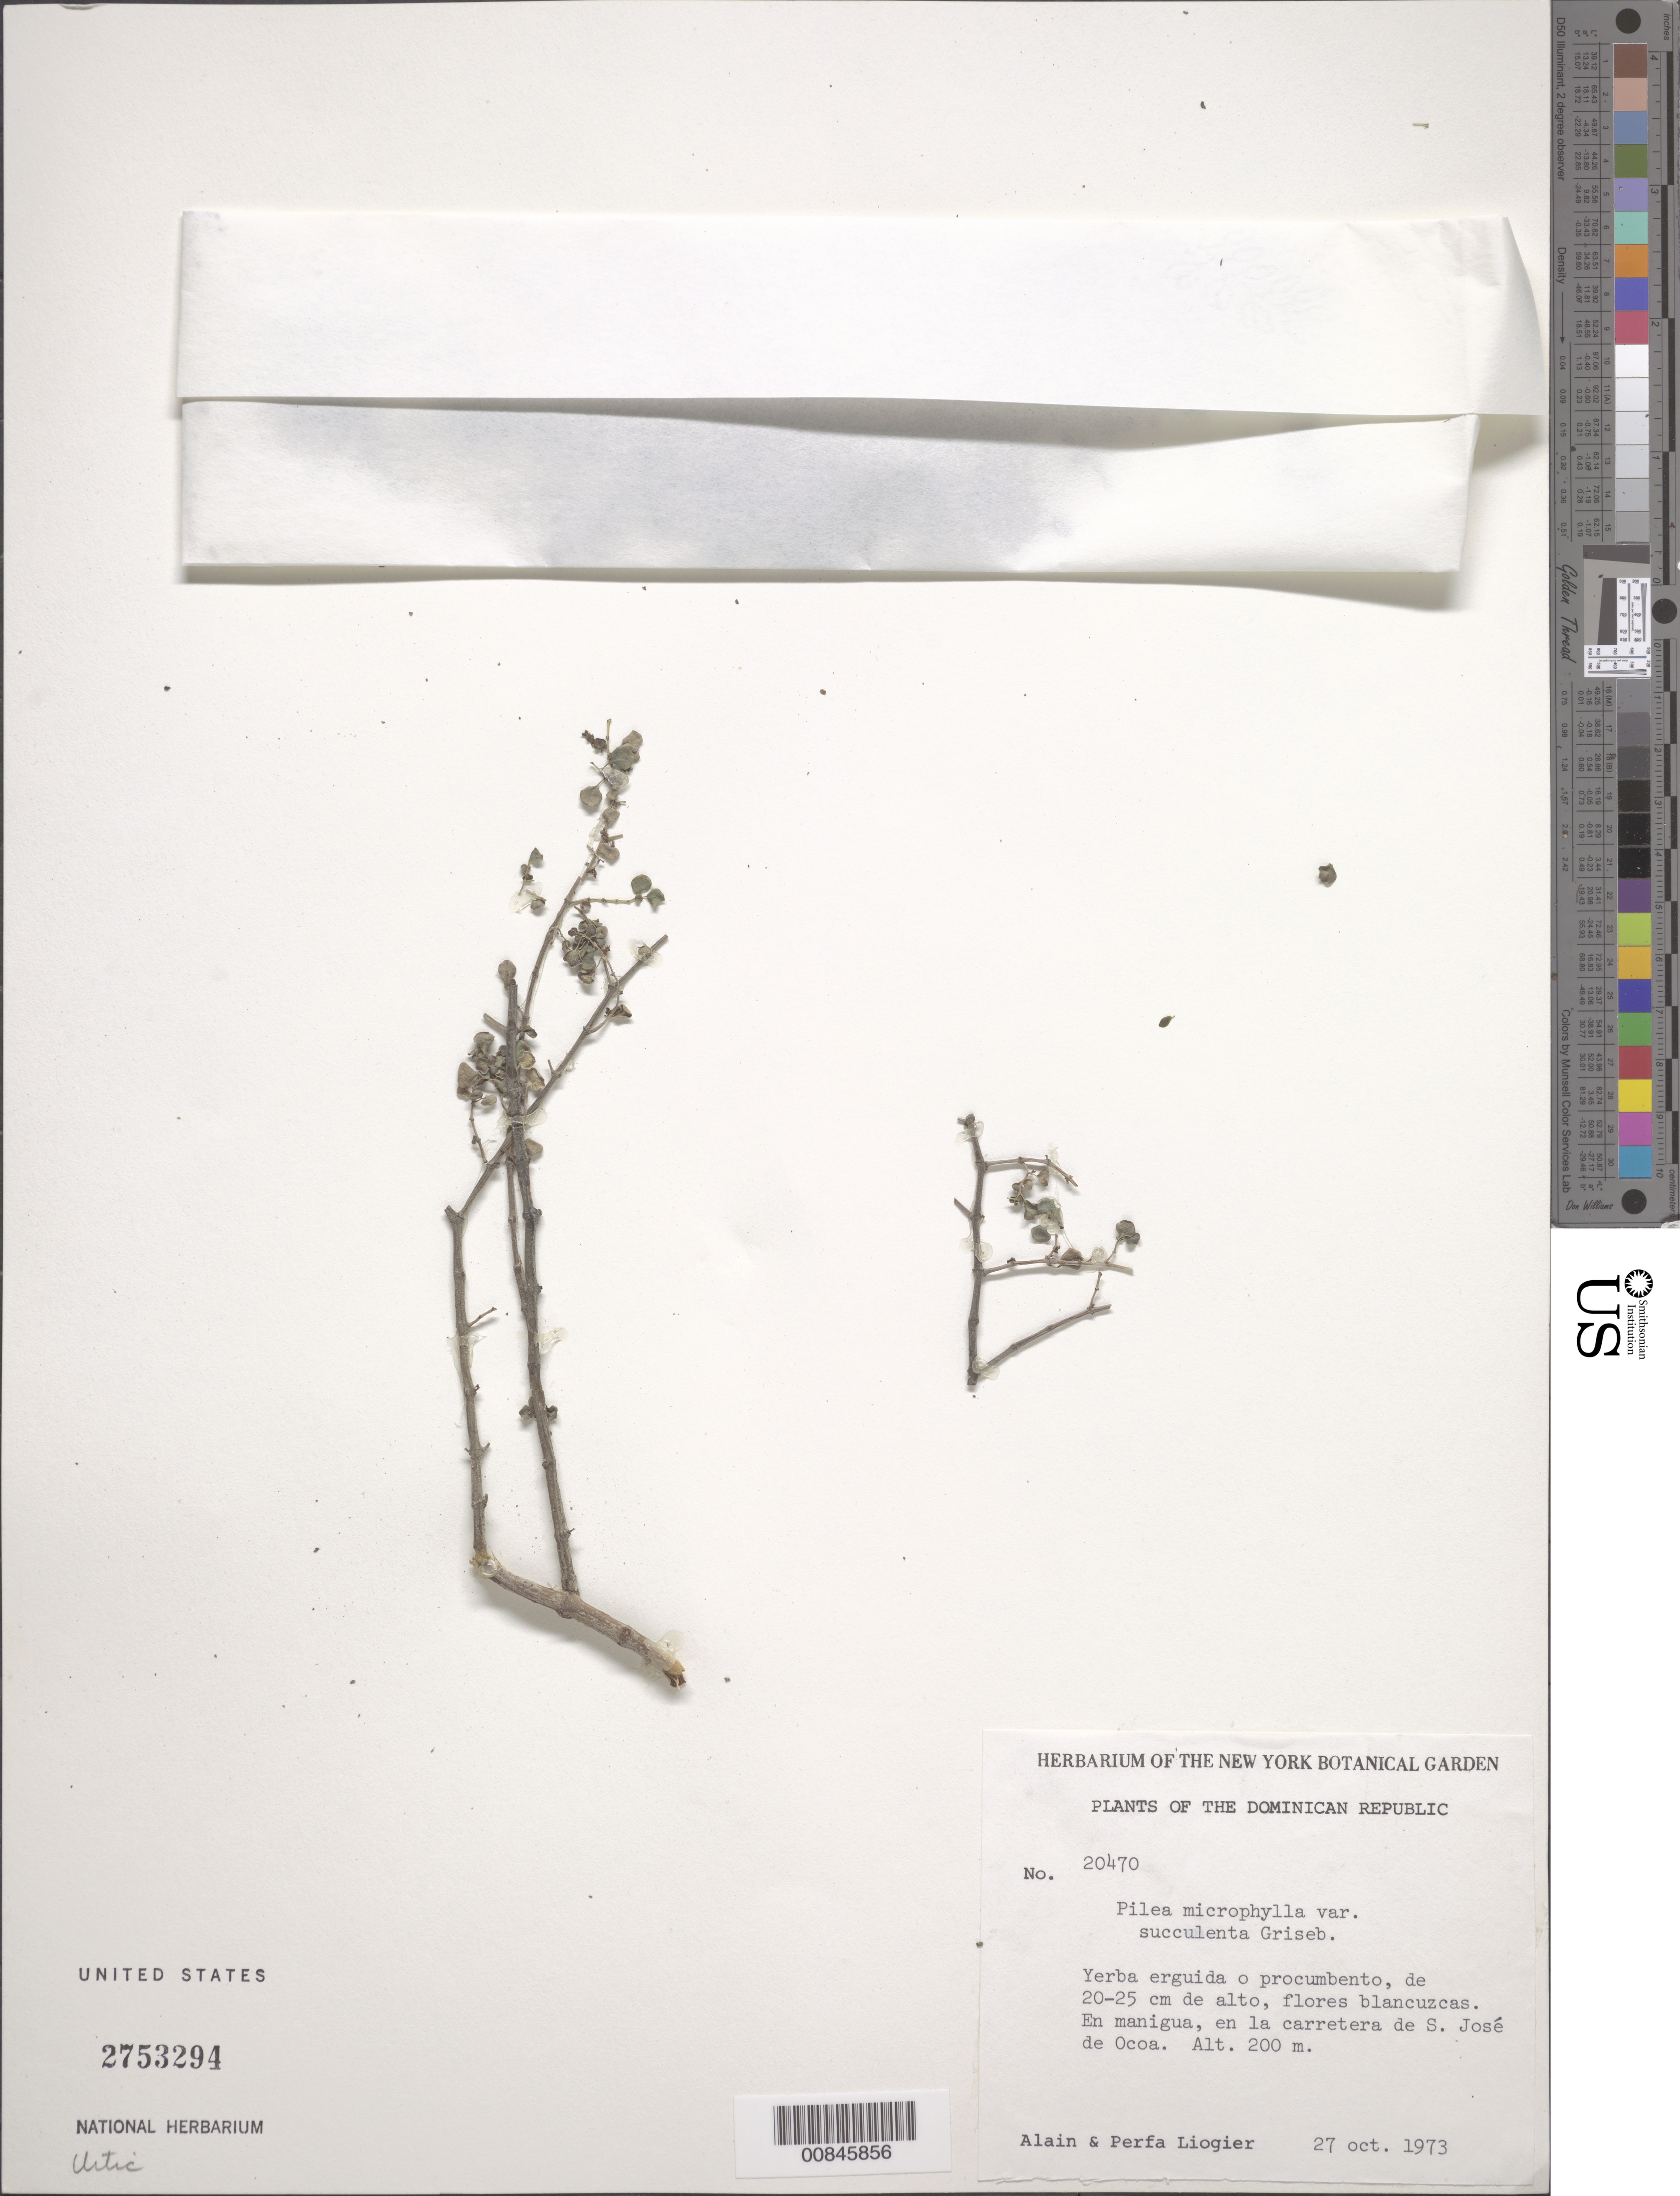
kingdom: Plantae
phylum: Tracheophyta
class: Magnoliopsida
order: Rosales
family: Urticaceae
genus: Pilea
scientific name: Pilea microphylla var. succulenta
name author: Griseb.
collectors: A. H. Liogier & M. P. Liogier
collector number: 20470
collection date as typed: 27 Oct 1973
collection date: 1973-10-27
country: Dominican Republic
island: Hispaniola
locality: En la carretera de S. José de Ocoa.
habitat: En manigua.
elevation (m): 200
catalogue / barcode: US 2753294